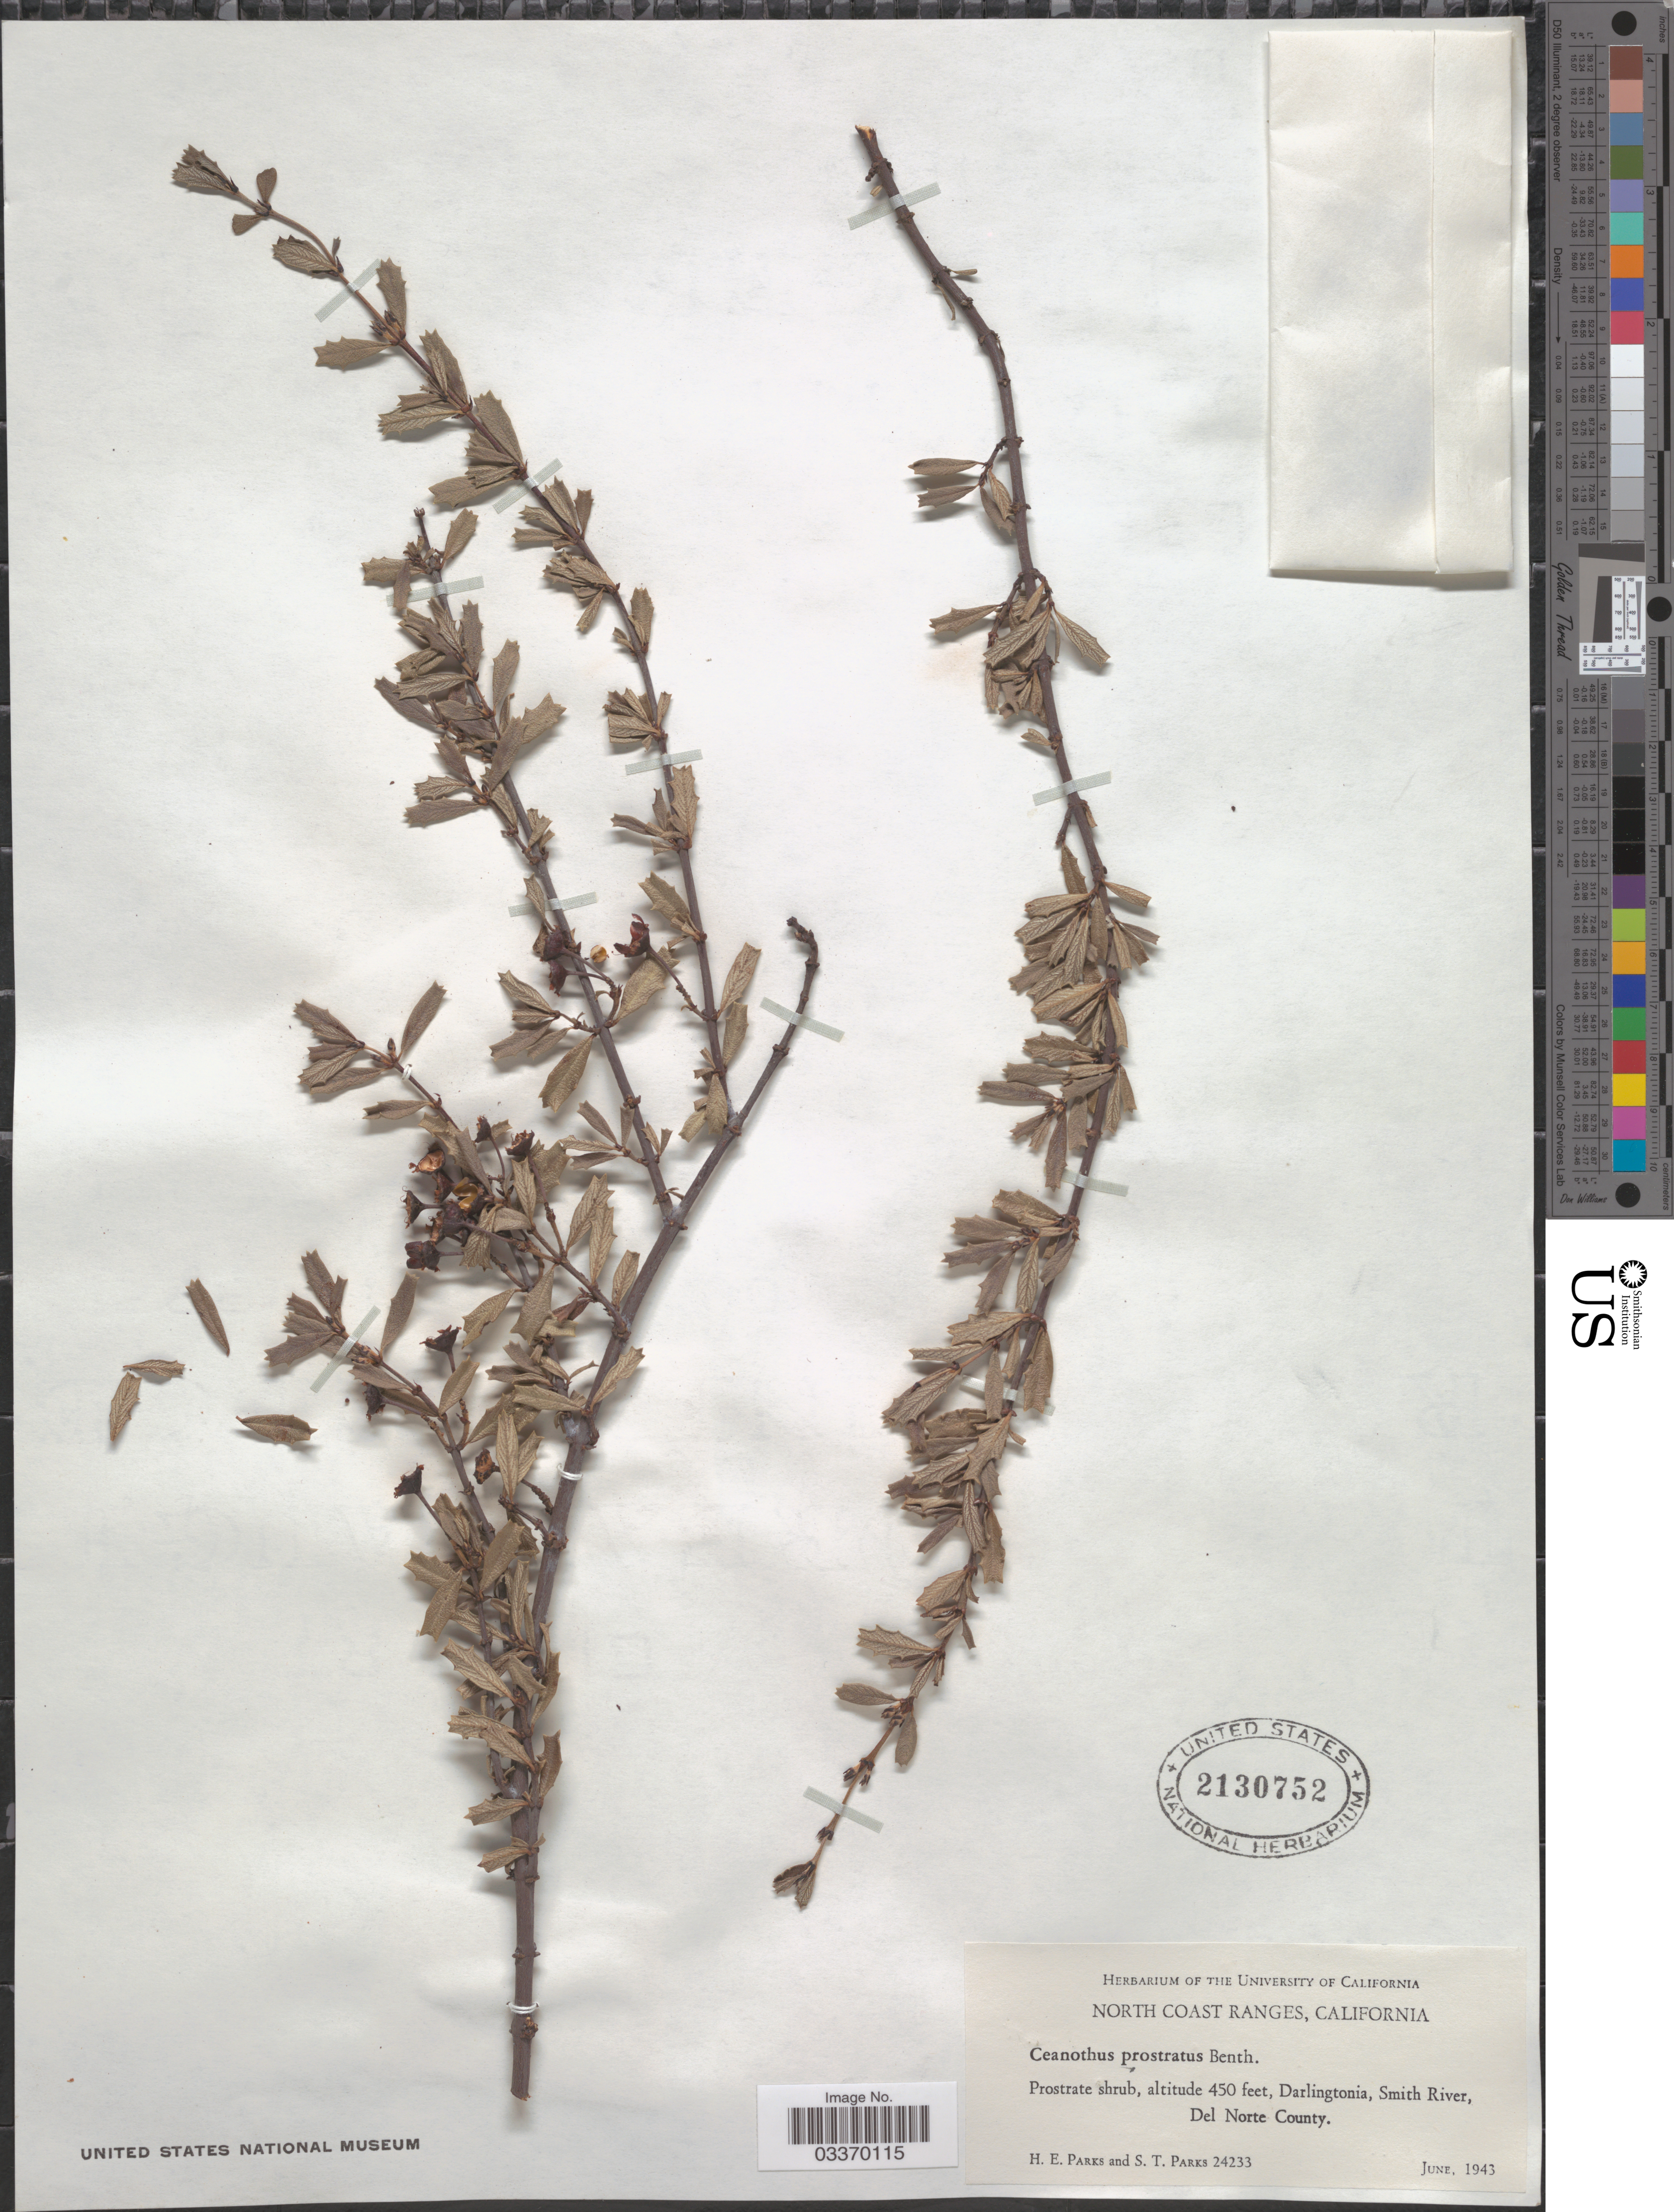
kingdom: Plantae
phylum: Tracheophyta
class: Magnoliopsida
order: Rosales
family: Rhamnaceae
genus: Ceanothus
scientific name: Ceanothus prostratus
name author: Benth.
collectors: H. E. Parks & S. Parks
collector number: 24233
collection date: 1943-06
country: United States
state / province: California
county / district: Del Norte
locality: North Coast Ranges, Darlingtonia, Smith River, Del Norte County.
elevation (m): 137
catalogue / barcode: US 2130752